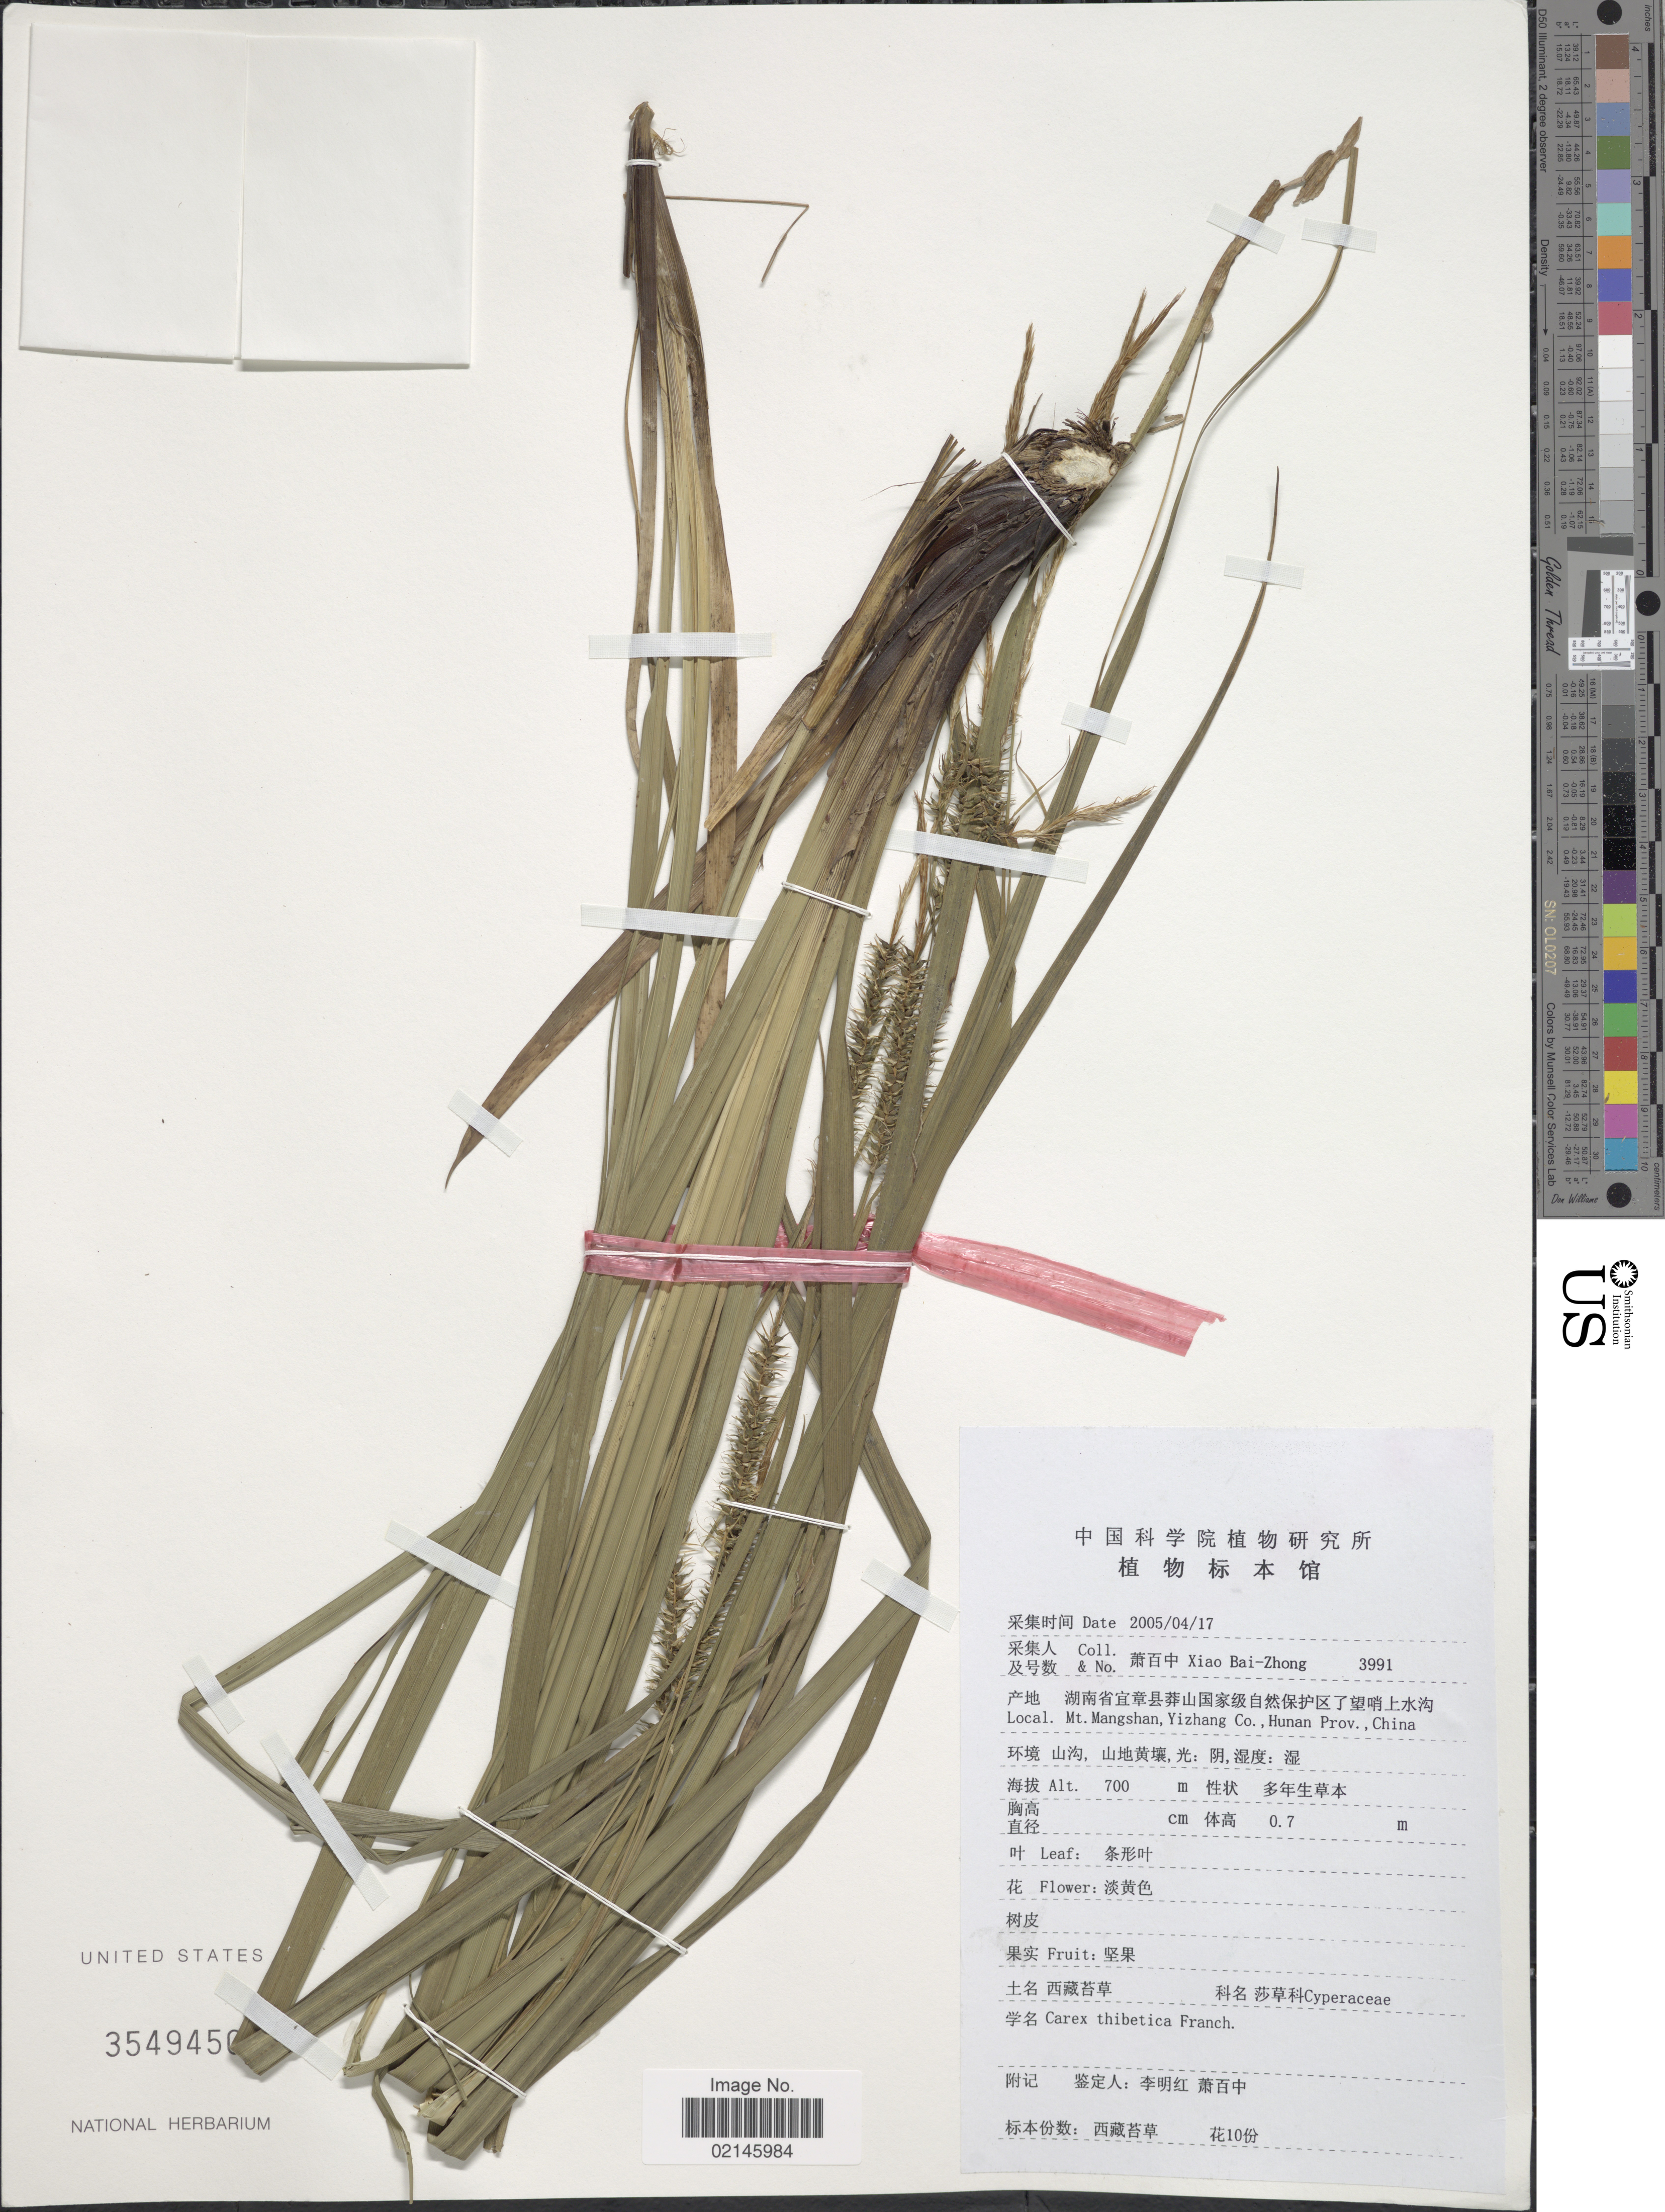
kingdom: Plantae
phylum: Tracheophyta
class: Liliopsida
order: Poales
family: Cyperaceae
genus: Carex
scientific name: Carex thibetica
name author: Franch.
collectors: B. Z. Xiao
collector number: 3991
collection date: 2005-04-17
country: China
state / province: Hunan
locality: Mt. Mangshan, Yizhang Co.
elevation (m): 700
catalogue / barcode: US 3549450